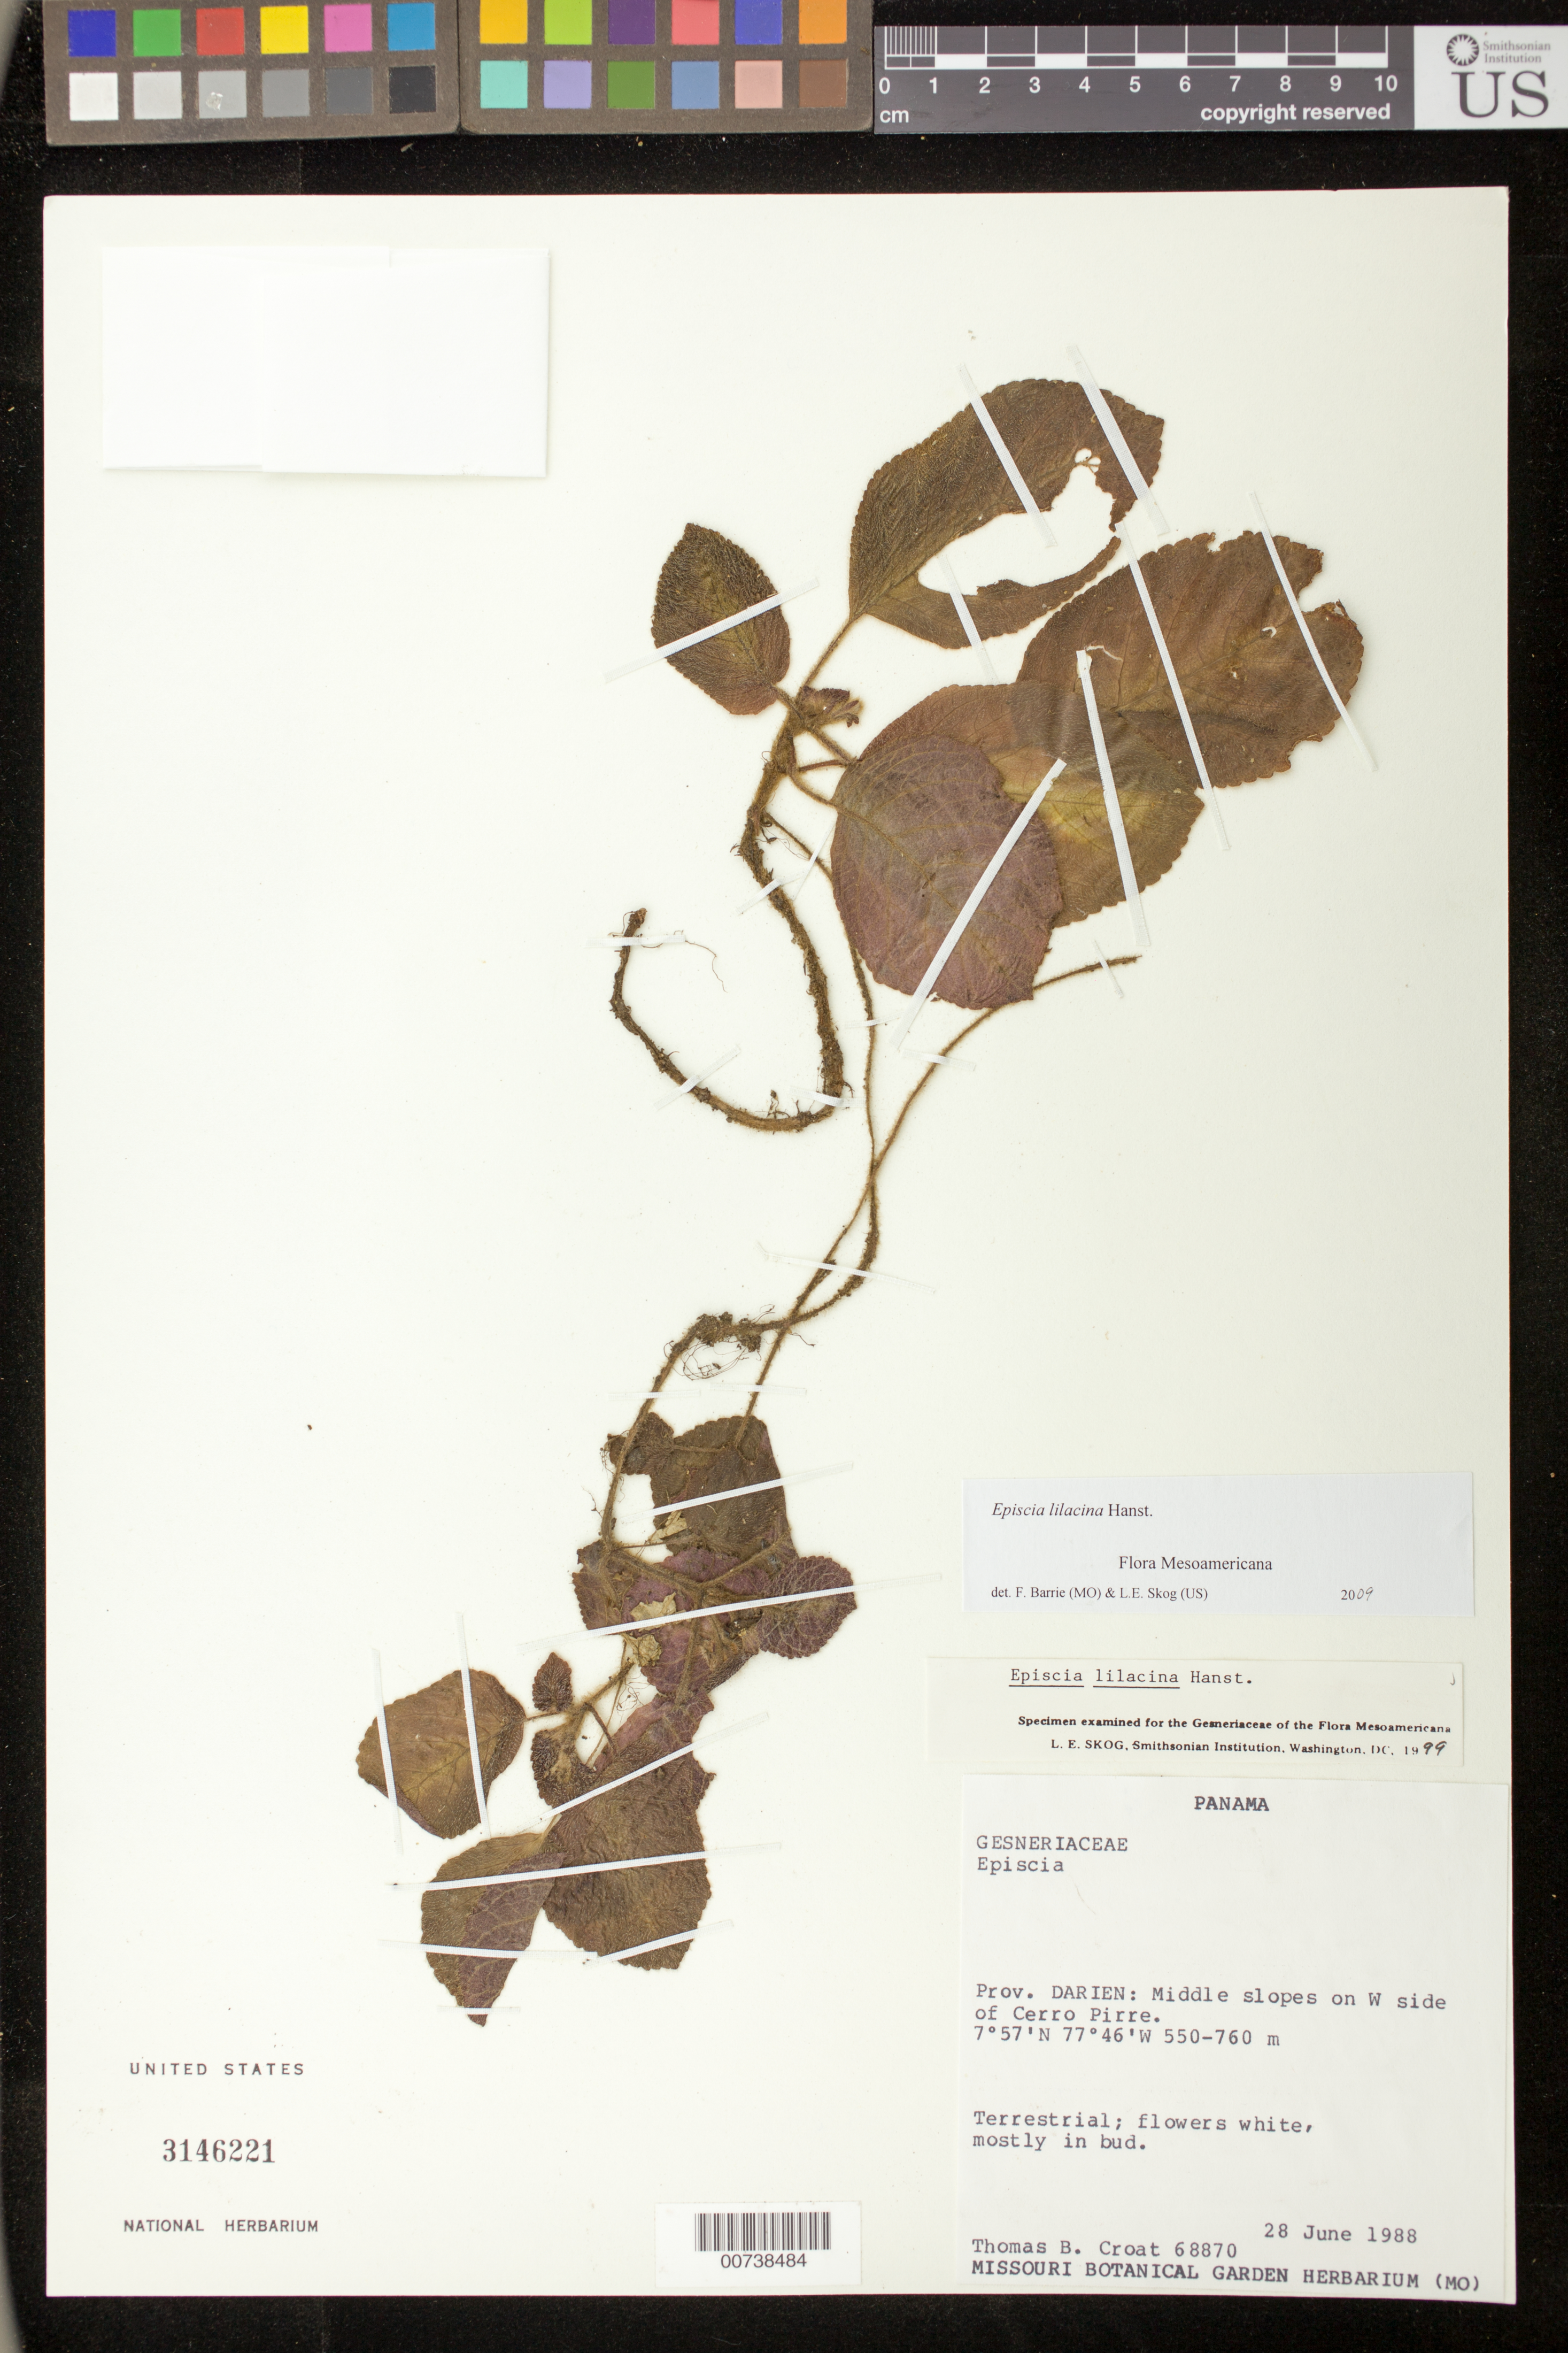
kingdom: Plantae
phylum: Tracheophyta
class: Magnoliopsida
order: Lamiales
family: Gesneriaceae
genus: Episcia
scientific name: Episcia lilacina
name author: Hanst.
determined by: Skog, Laurence E.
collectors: T. B. Croat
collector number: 68870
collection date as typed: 28 Jun 1988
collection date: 1988-06-28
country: Panama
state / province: Darién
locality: Middle slopes on W side of Cerro Pirre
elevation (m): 550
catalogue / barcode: US 3146221